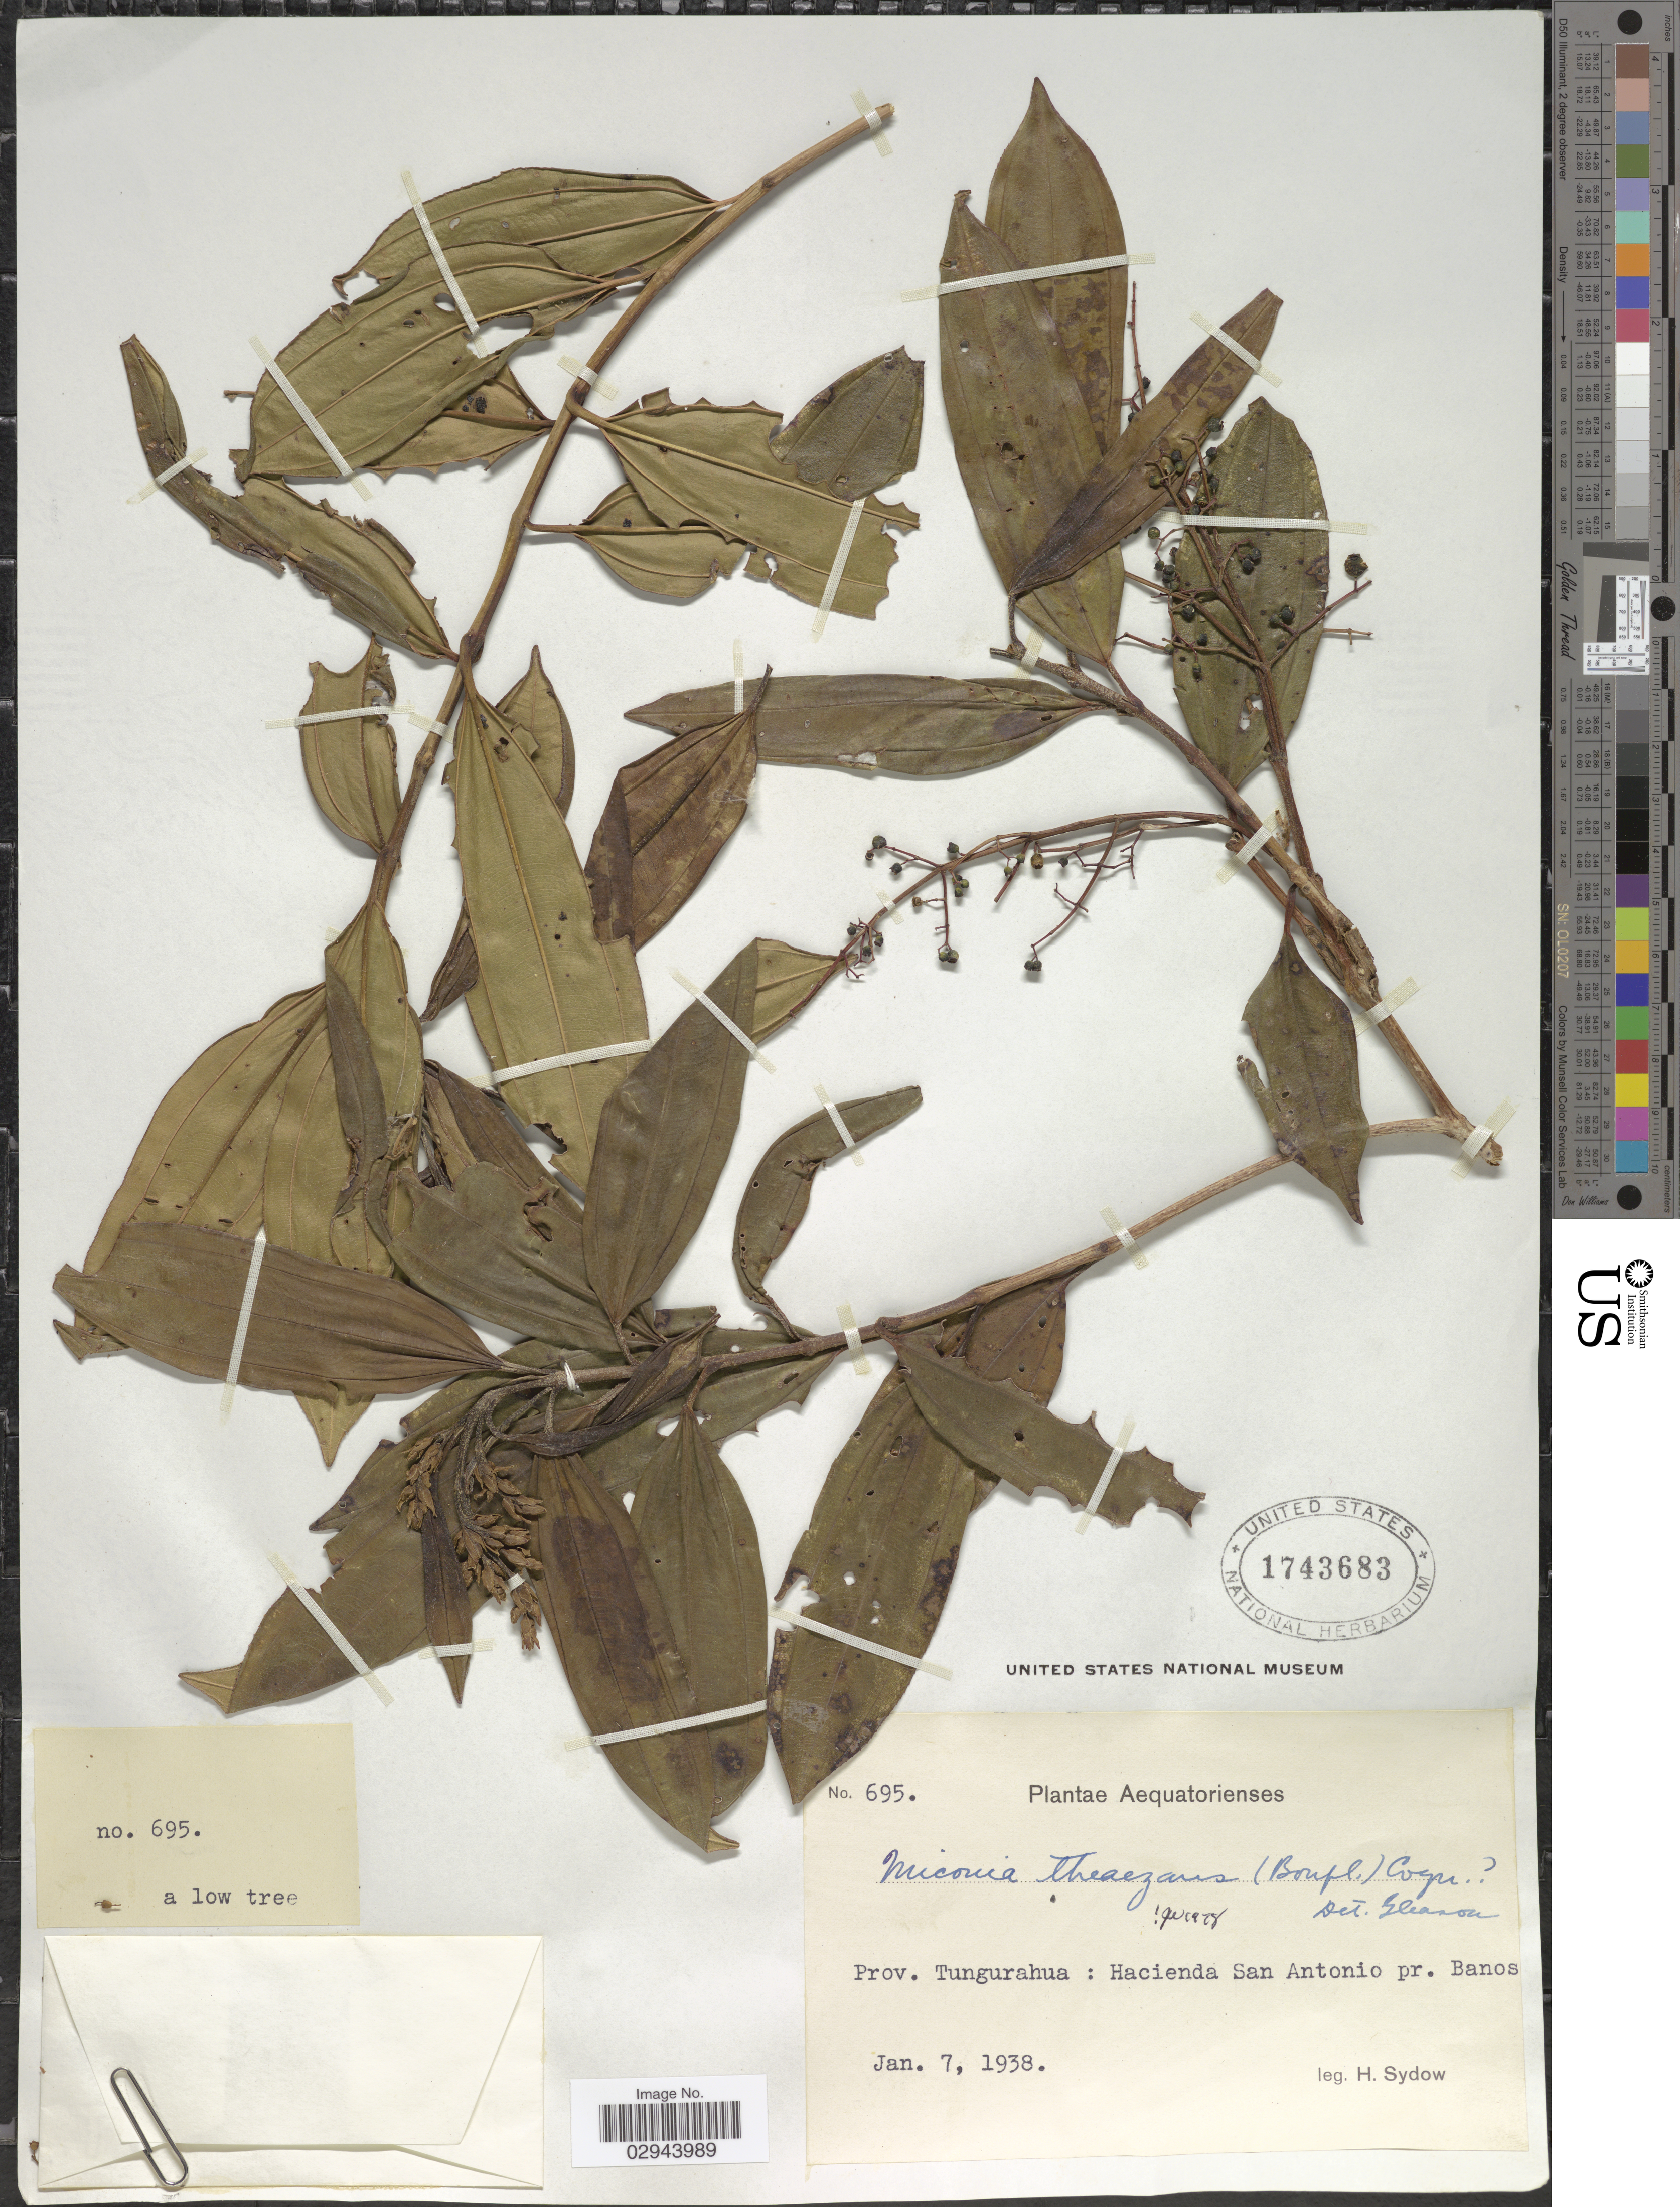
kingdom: Plantae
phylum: Tracheophyta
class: Magnoliopsida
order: Myrtales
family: Melastomataceae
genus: Miconia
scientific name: Miconia theizans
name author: (Bonpl.) Cogn.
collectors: H. Sydow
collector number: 695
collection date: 1938-01-07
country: Ecuador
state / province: Tungurahua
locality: Hacienda San Antonio pr. Banos.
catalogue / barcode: US 1743683